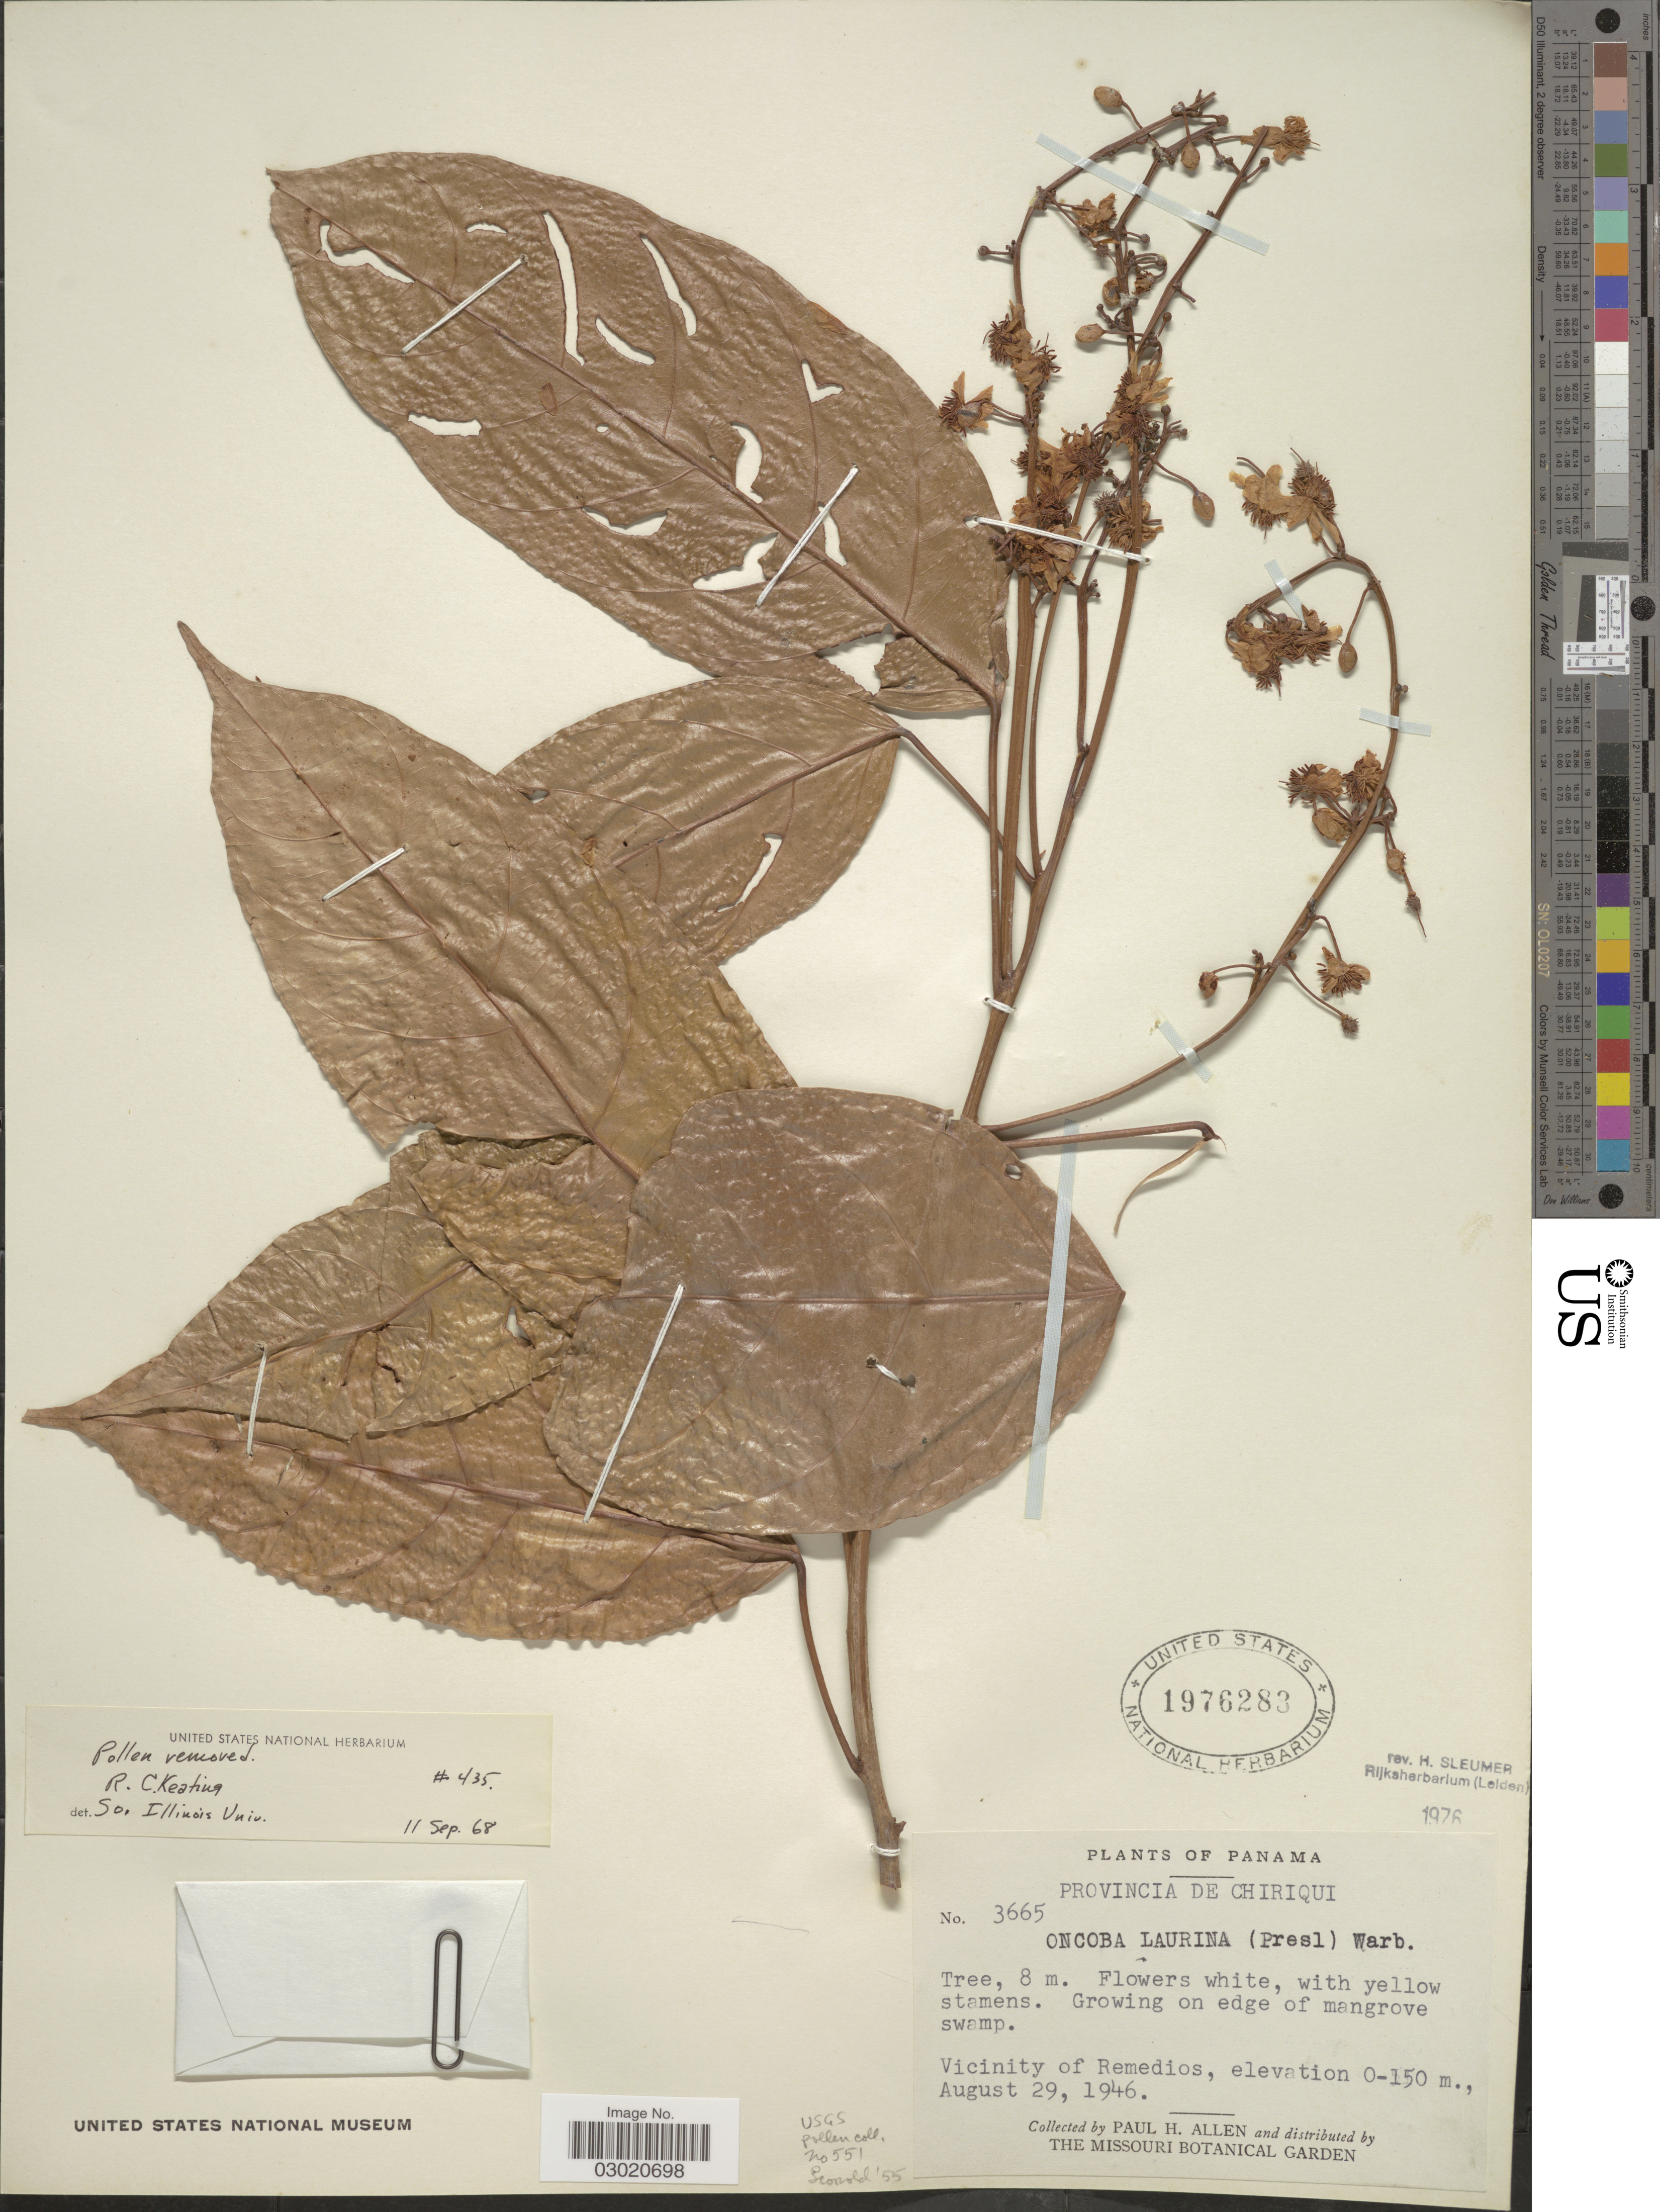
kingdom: Plantae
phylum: Tracheophyta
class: Magnoliopsida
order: Malpighiales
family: Achariaceae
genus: Lindackeria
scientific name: Lindackeria laurina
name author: C. Presl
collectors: P. H. Allen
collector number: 3665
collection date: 1946-08-29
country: Panama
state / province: Chiriqui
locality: Vicinity of Remedios.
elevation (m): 0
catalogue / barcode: US 1976283